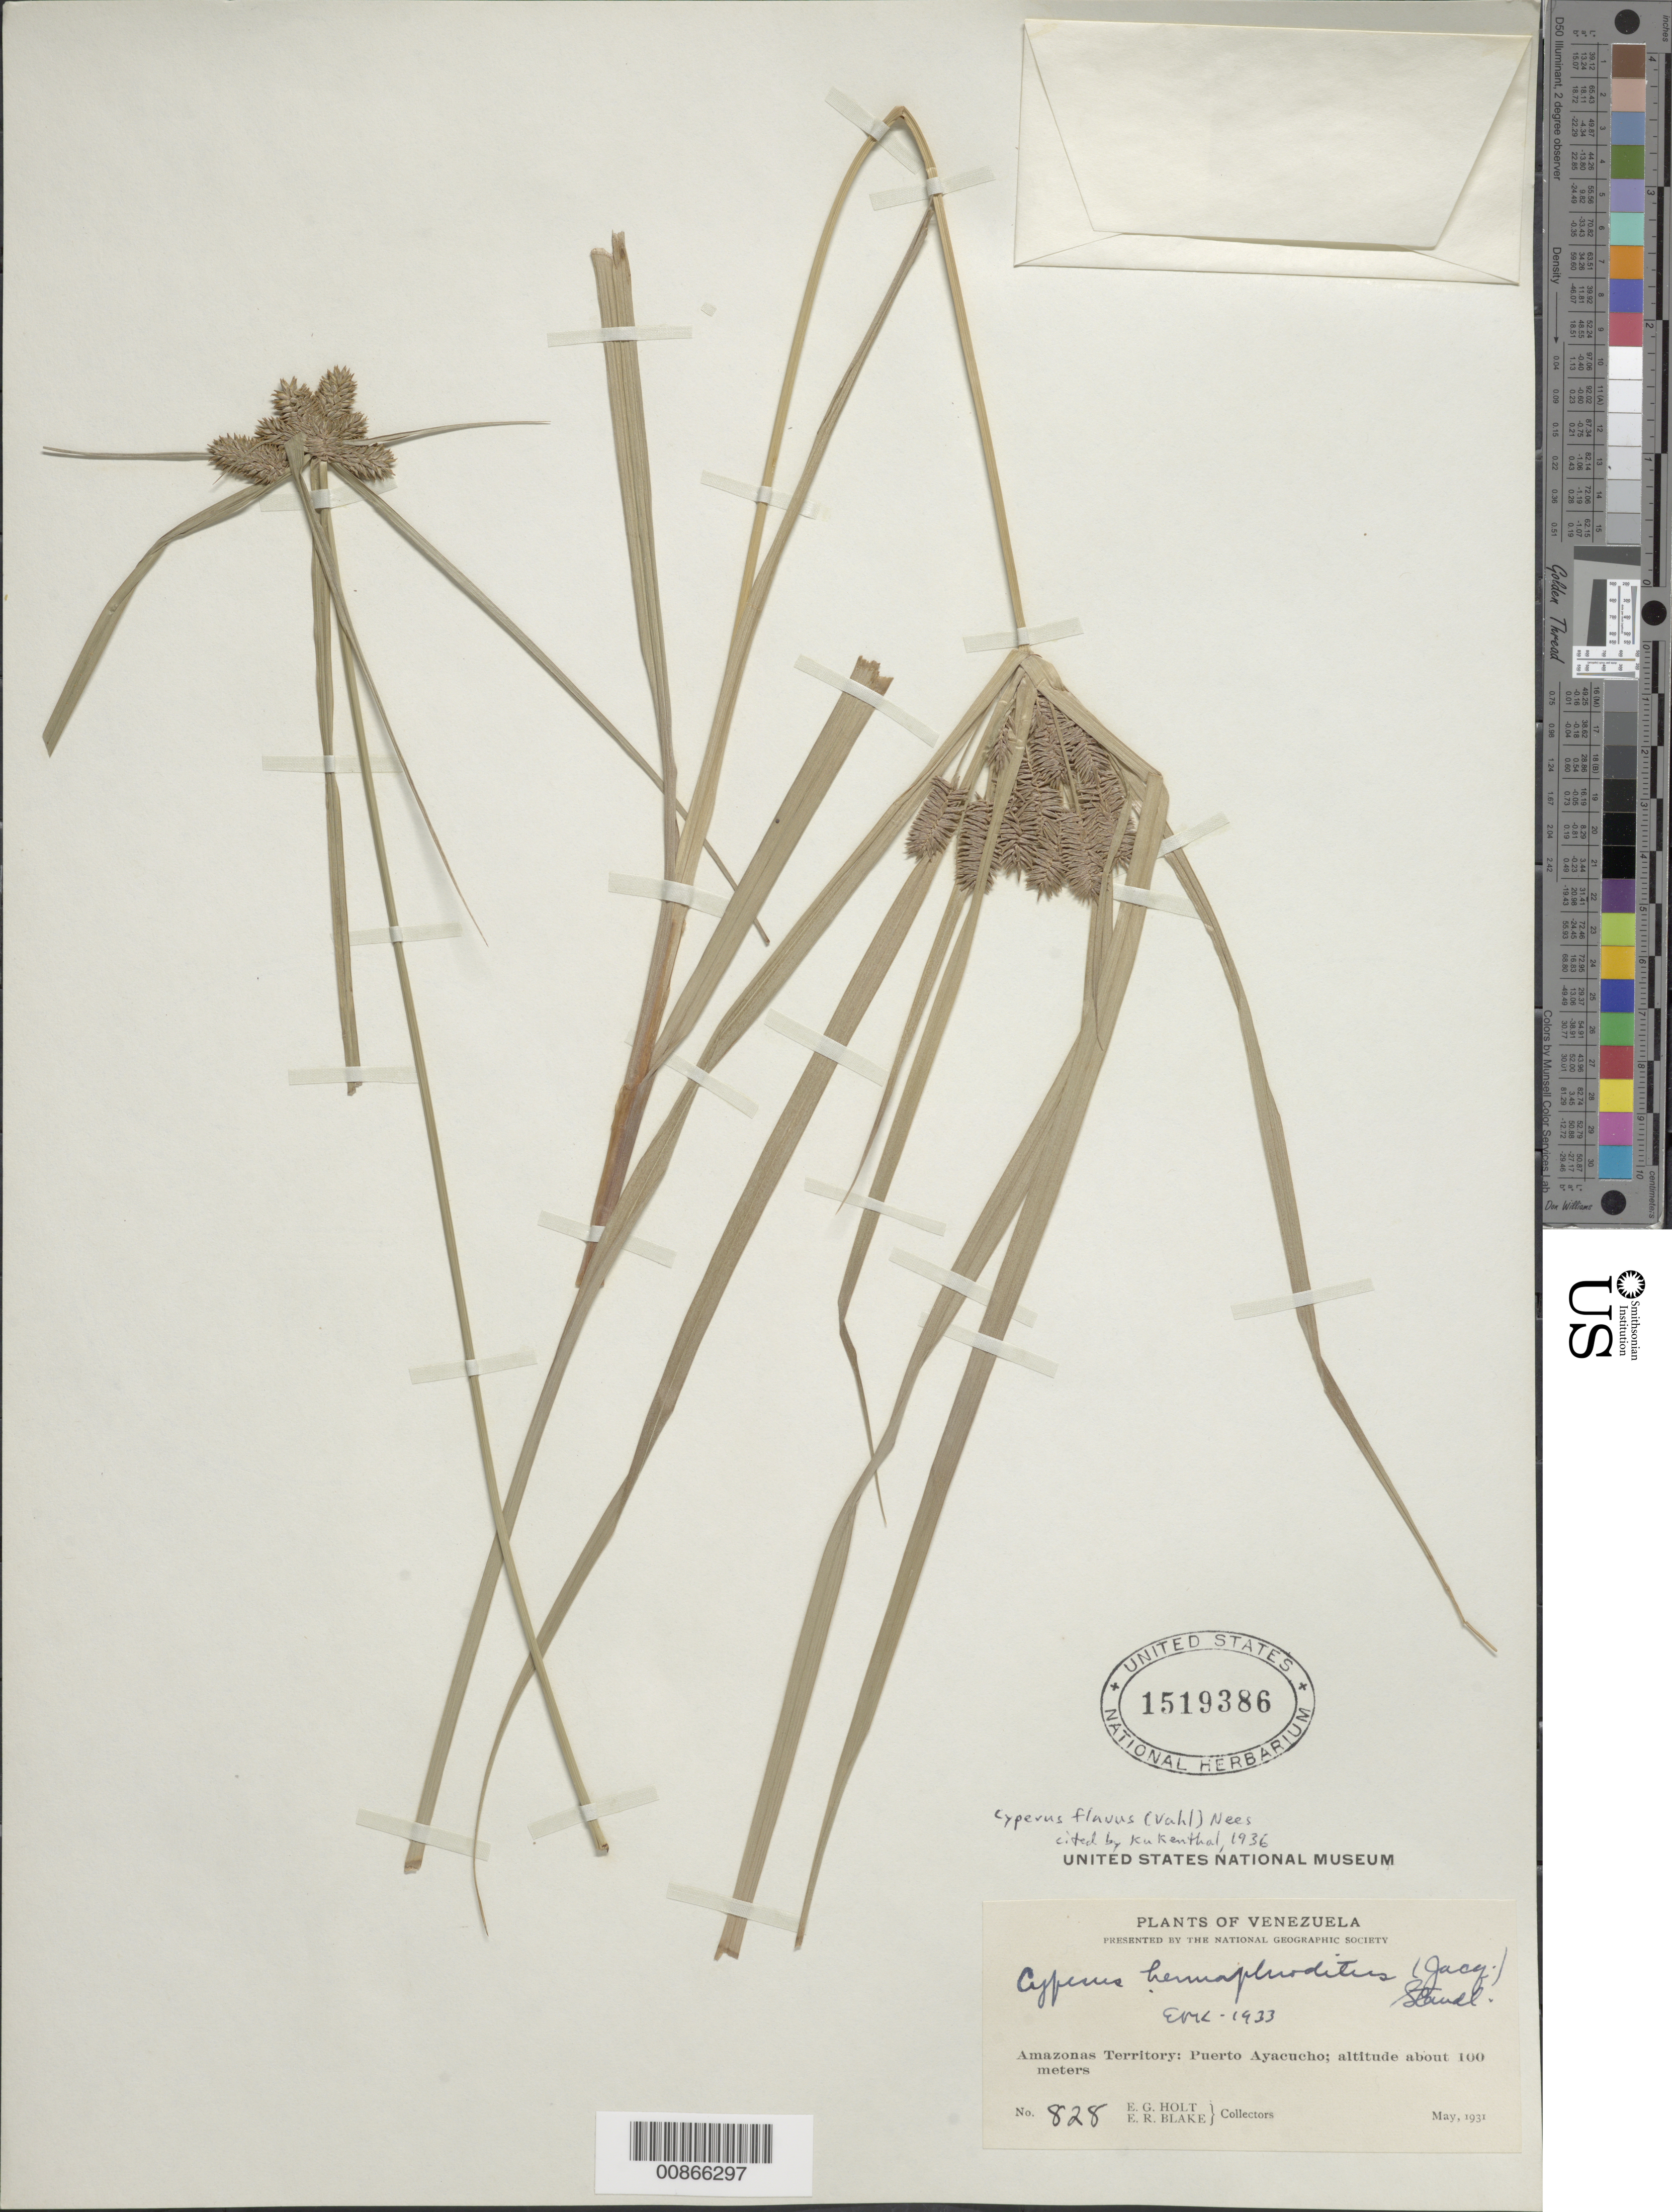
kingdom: Plantae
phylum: Tracheophyta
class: Liliopsida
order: Poales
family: Cyperaceae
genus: Cyperus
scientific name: Cyperus aggregatus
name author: (Willd.) Endl.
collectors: E. Holt & E. R. Blake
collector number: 828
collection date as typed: May-31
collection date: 1931-05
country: Venezuela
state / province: Amazonas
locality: Puerto Ayacucho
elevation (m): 100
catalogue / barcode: US 1519386